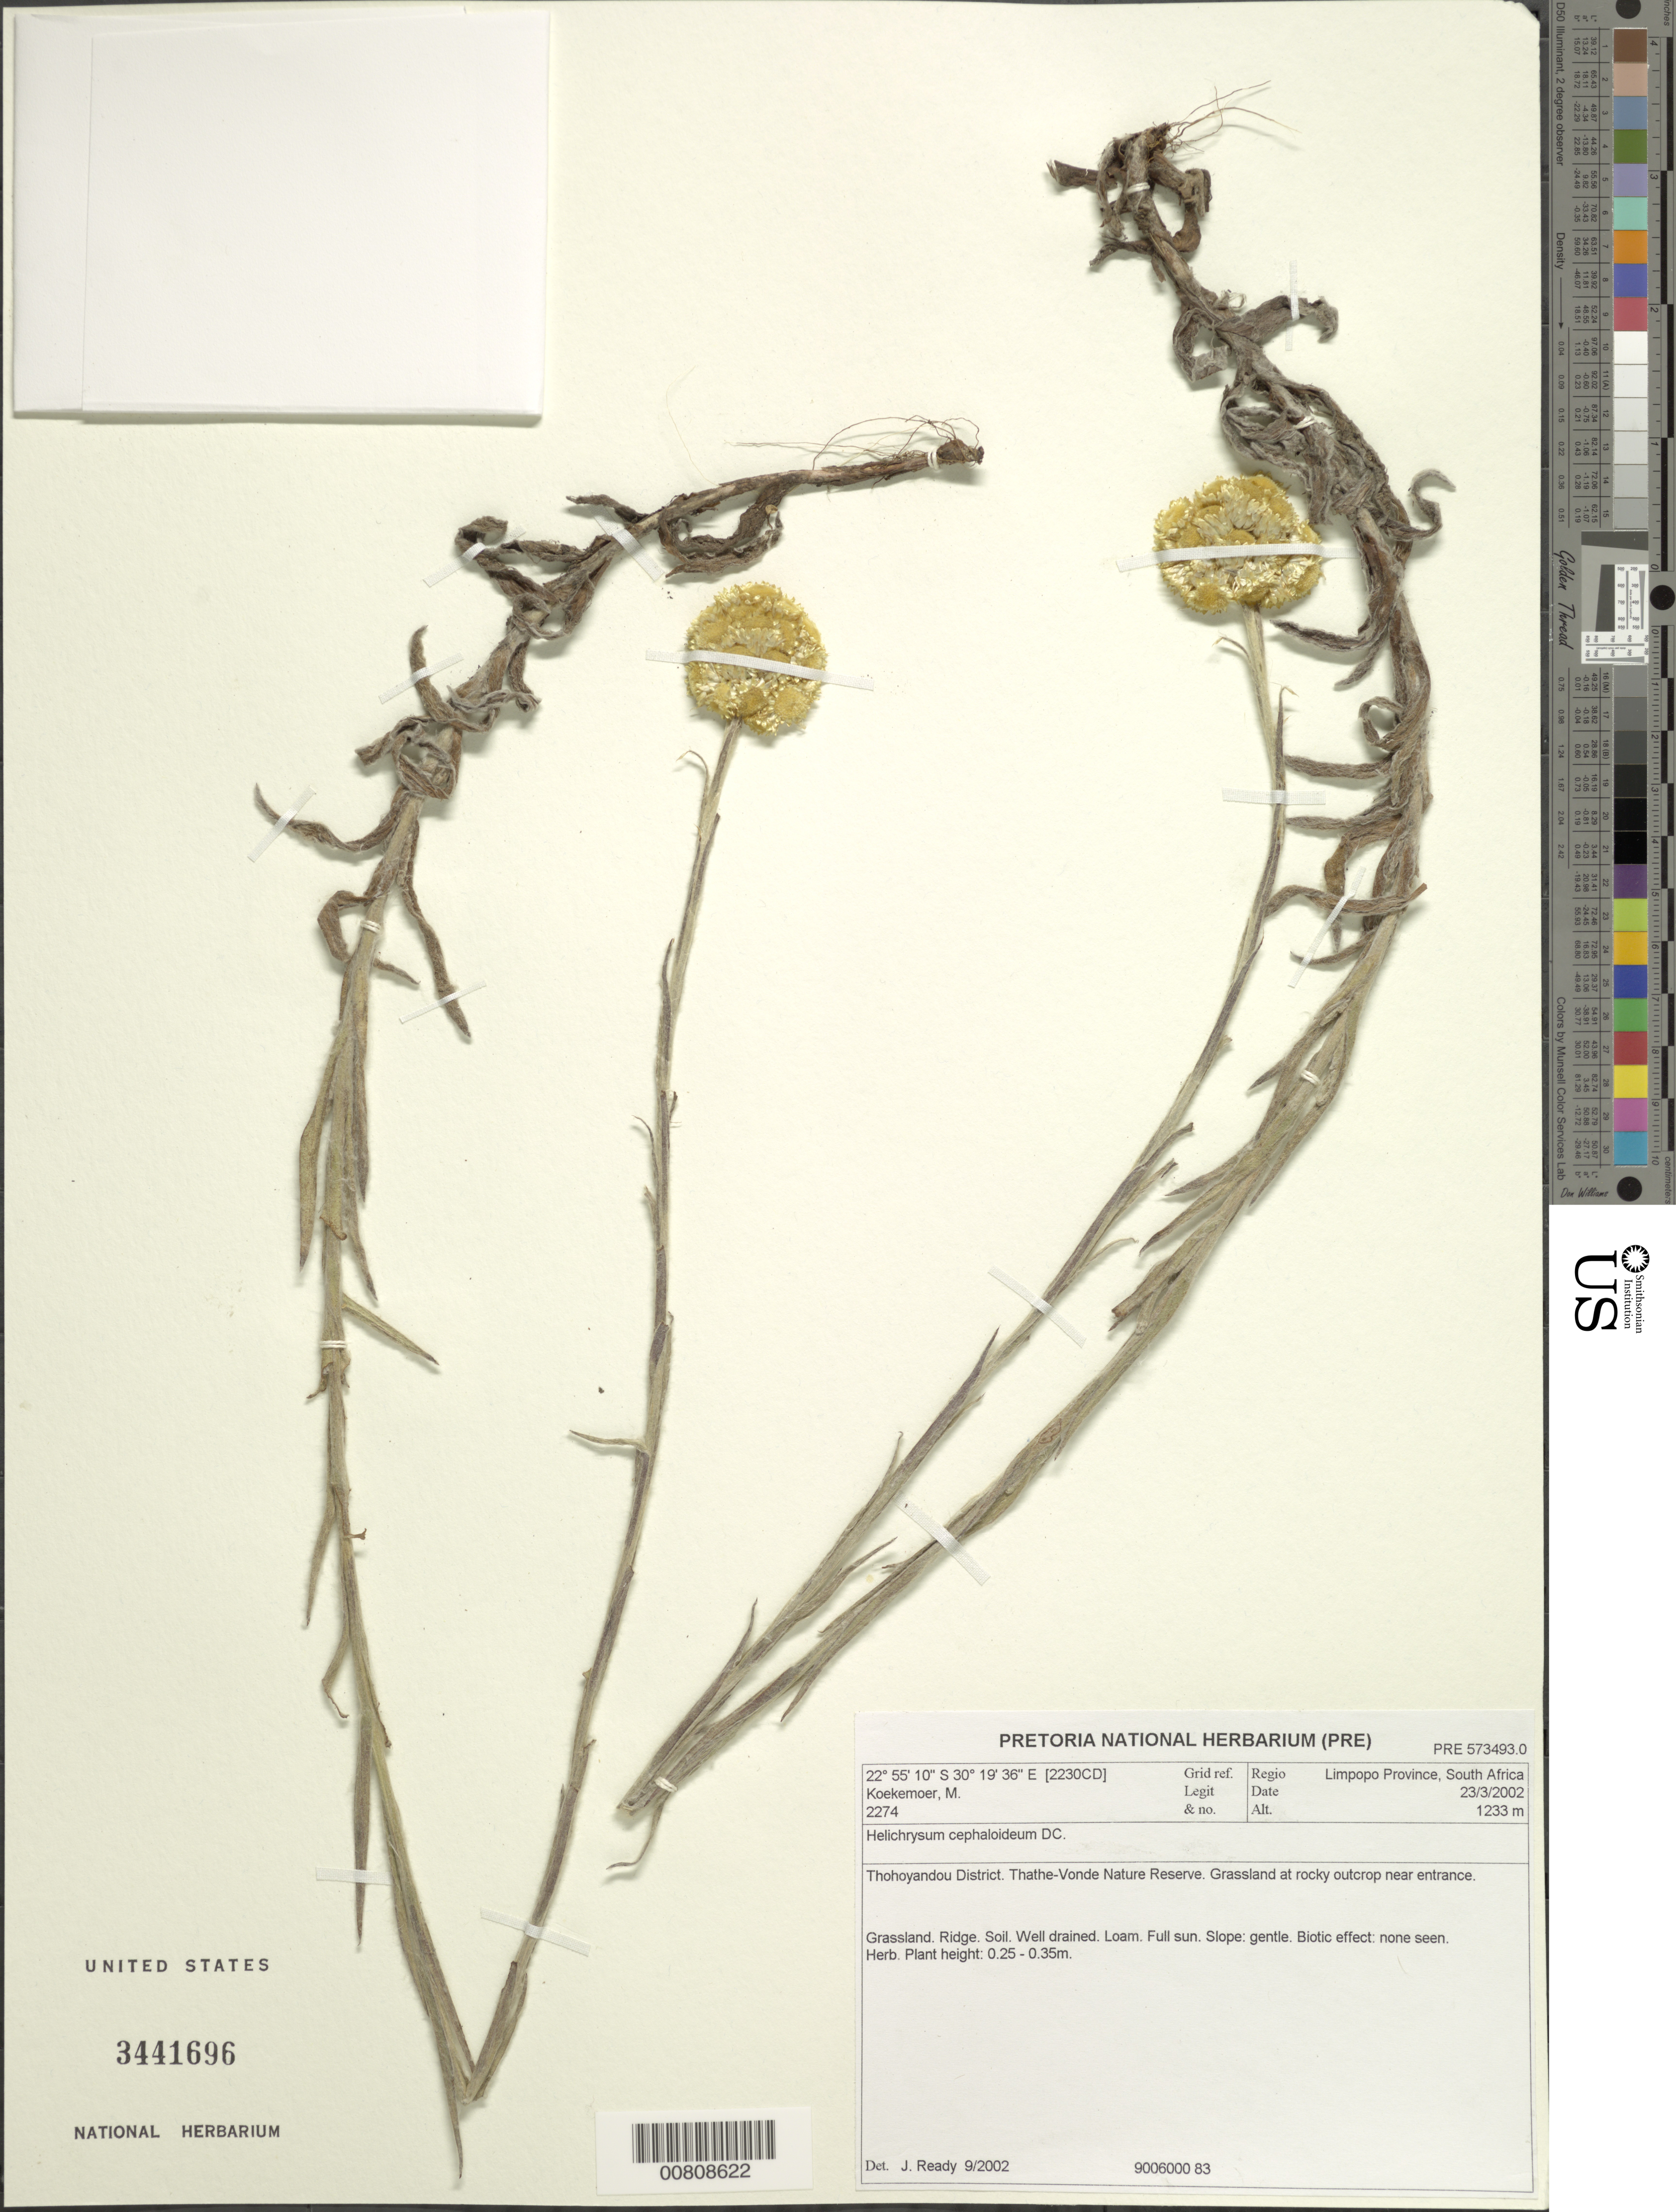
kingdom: Plantae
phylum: Tracheophyta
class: Magnoliopsida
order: Asterales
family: Asteraceae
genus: Helichrysum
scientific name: Helichrysum cephaloideum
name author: DC.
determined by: Ready, J.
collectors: M. Koekemoer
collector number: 2274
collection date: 2002-03-23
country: South Africa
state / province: Limpopo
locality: Thohoyandou District, Thathe Vonde Nature Reserve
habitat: Grassland, ridge, soil, well-drained, loam full sun, gentle slope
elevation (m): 1233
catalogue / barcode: US 3441696